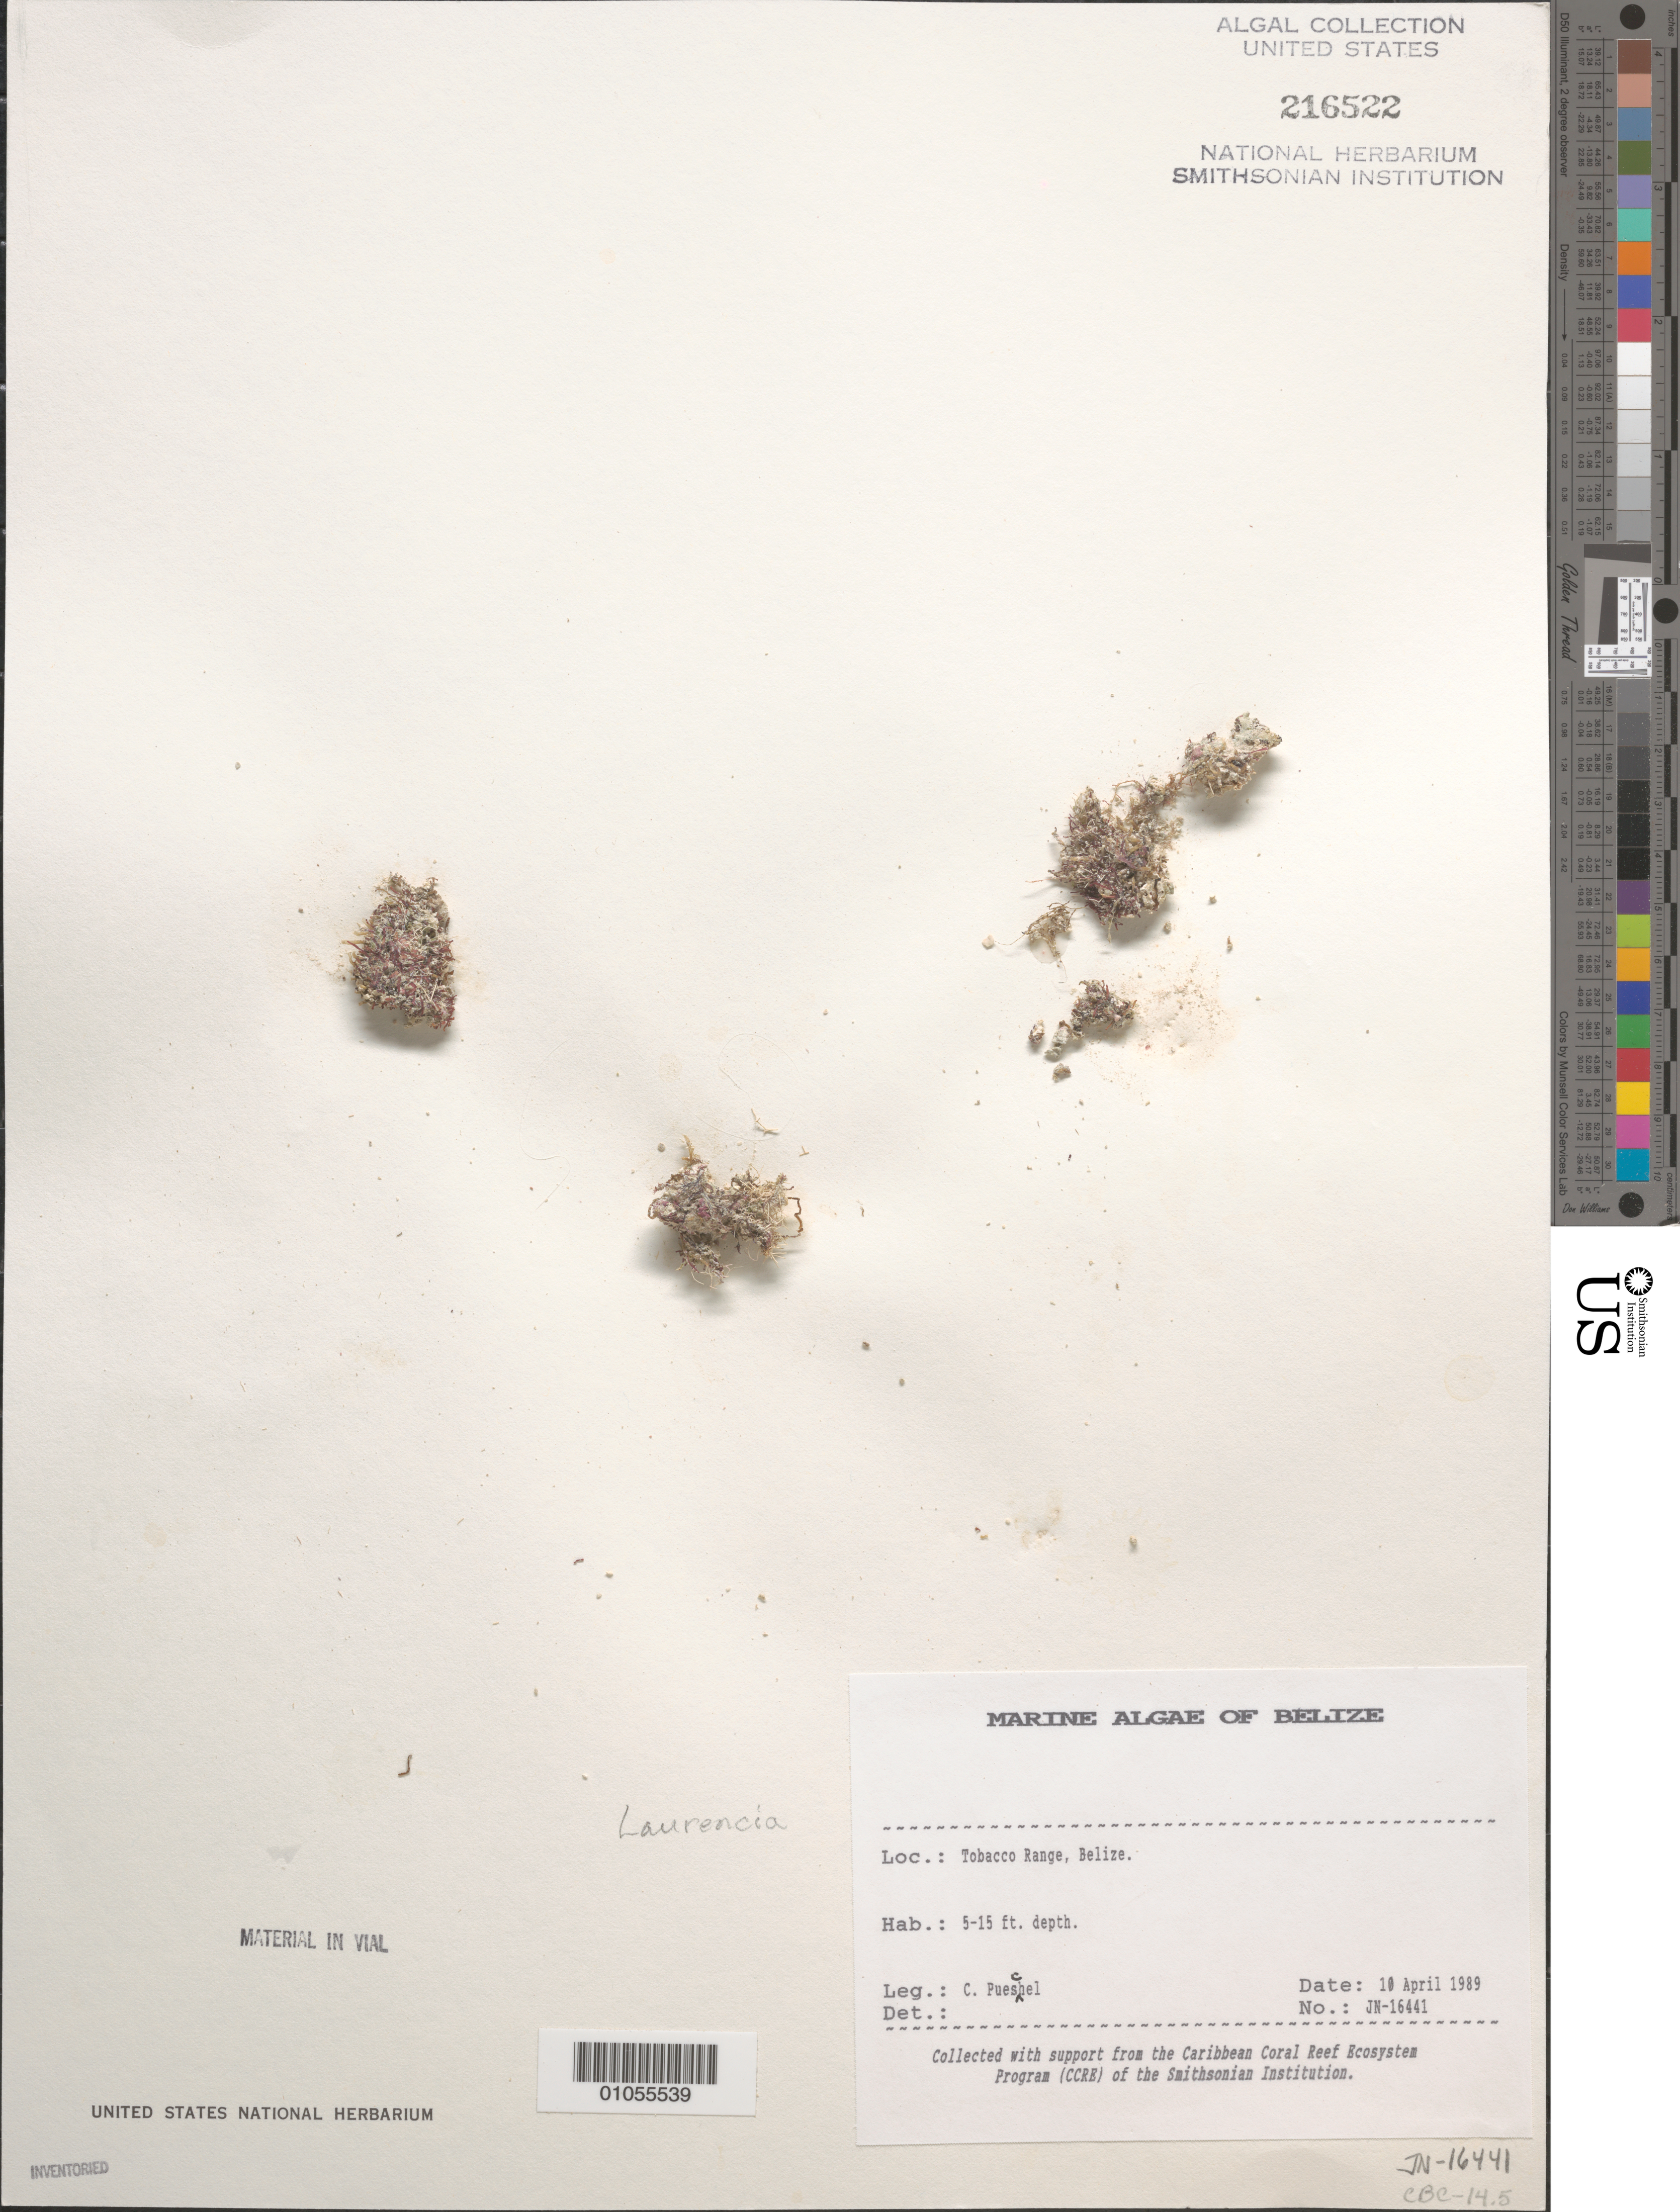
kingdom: Plantae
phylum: Rhodophyta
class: Florideophyceae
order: Ceramiales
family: Rhodomelaceae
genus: Laurencia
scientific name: Laurencia sp.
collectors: C. Pueschel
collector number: JN-16441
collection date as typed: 10 Apr 1989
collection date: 1989-04-10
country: Belize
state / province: Stann Creek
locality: Tobacco Range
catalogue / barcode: US 216522